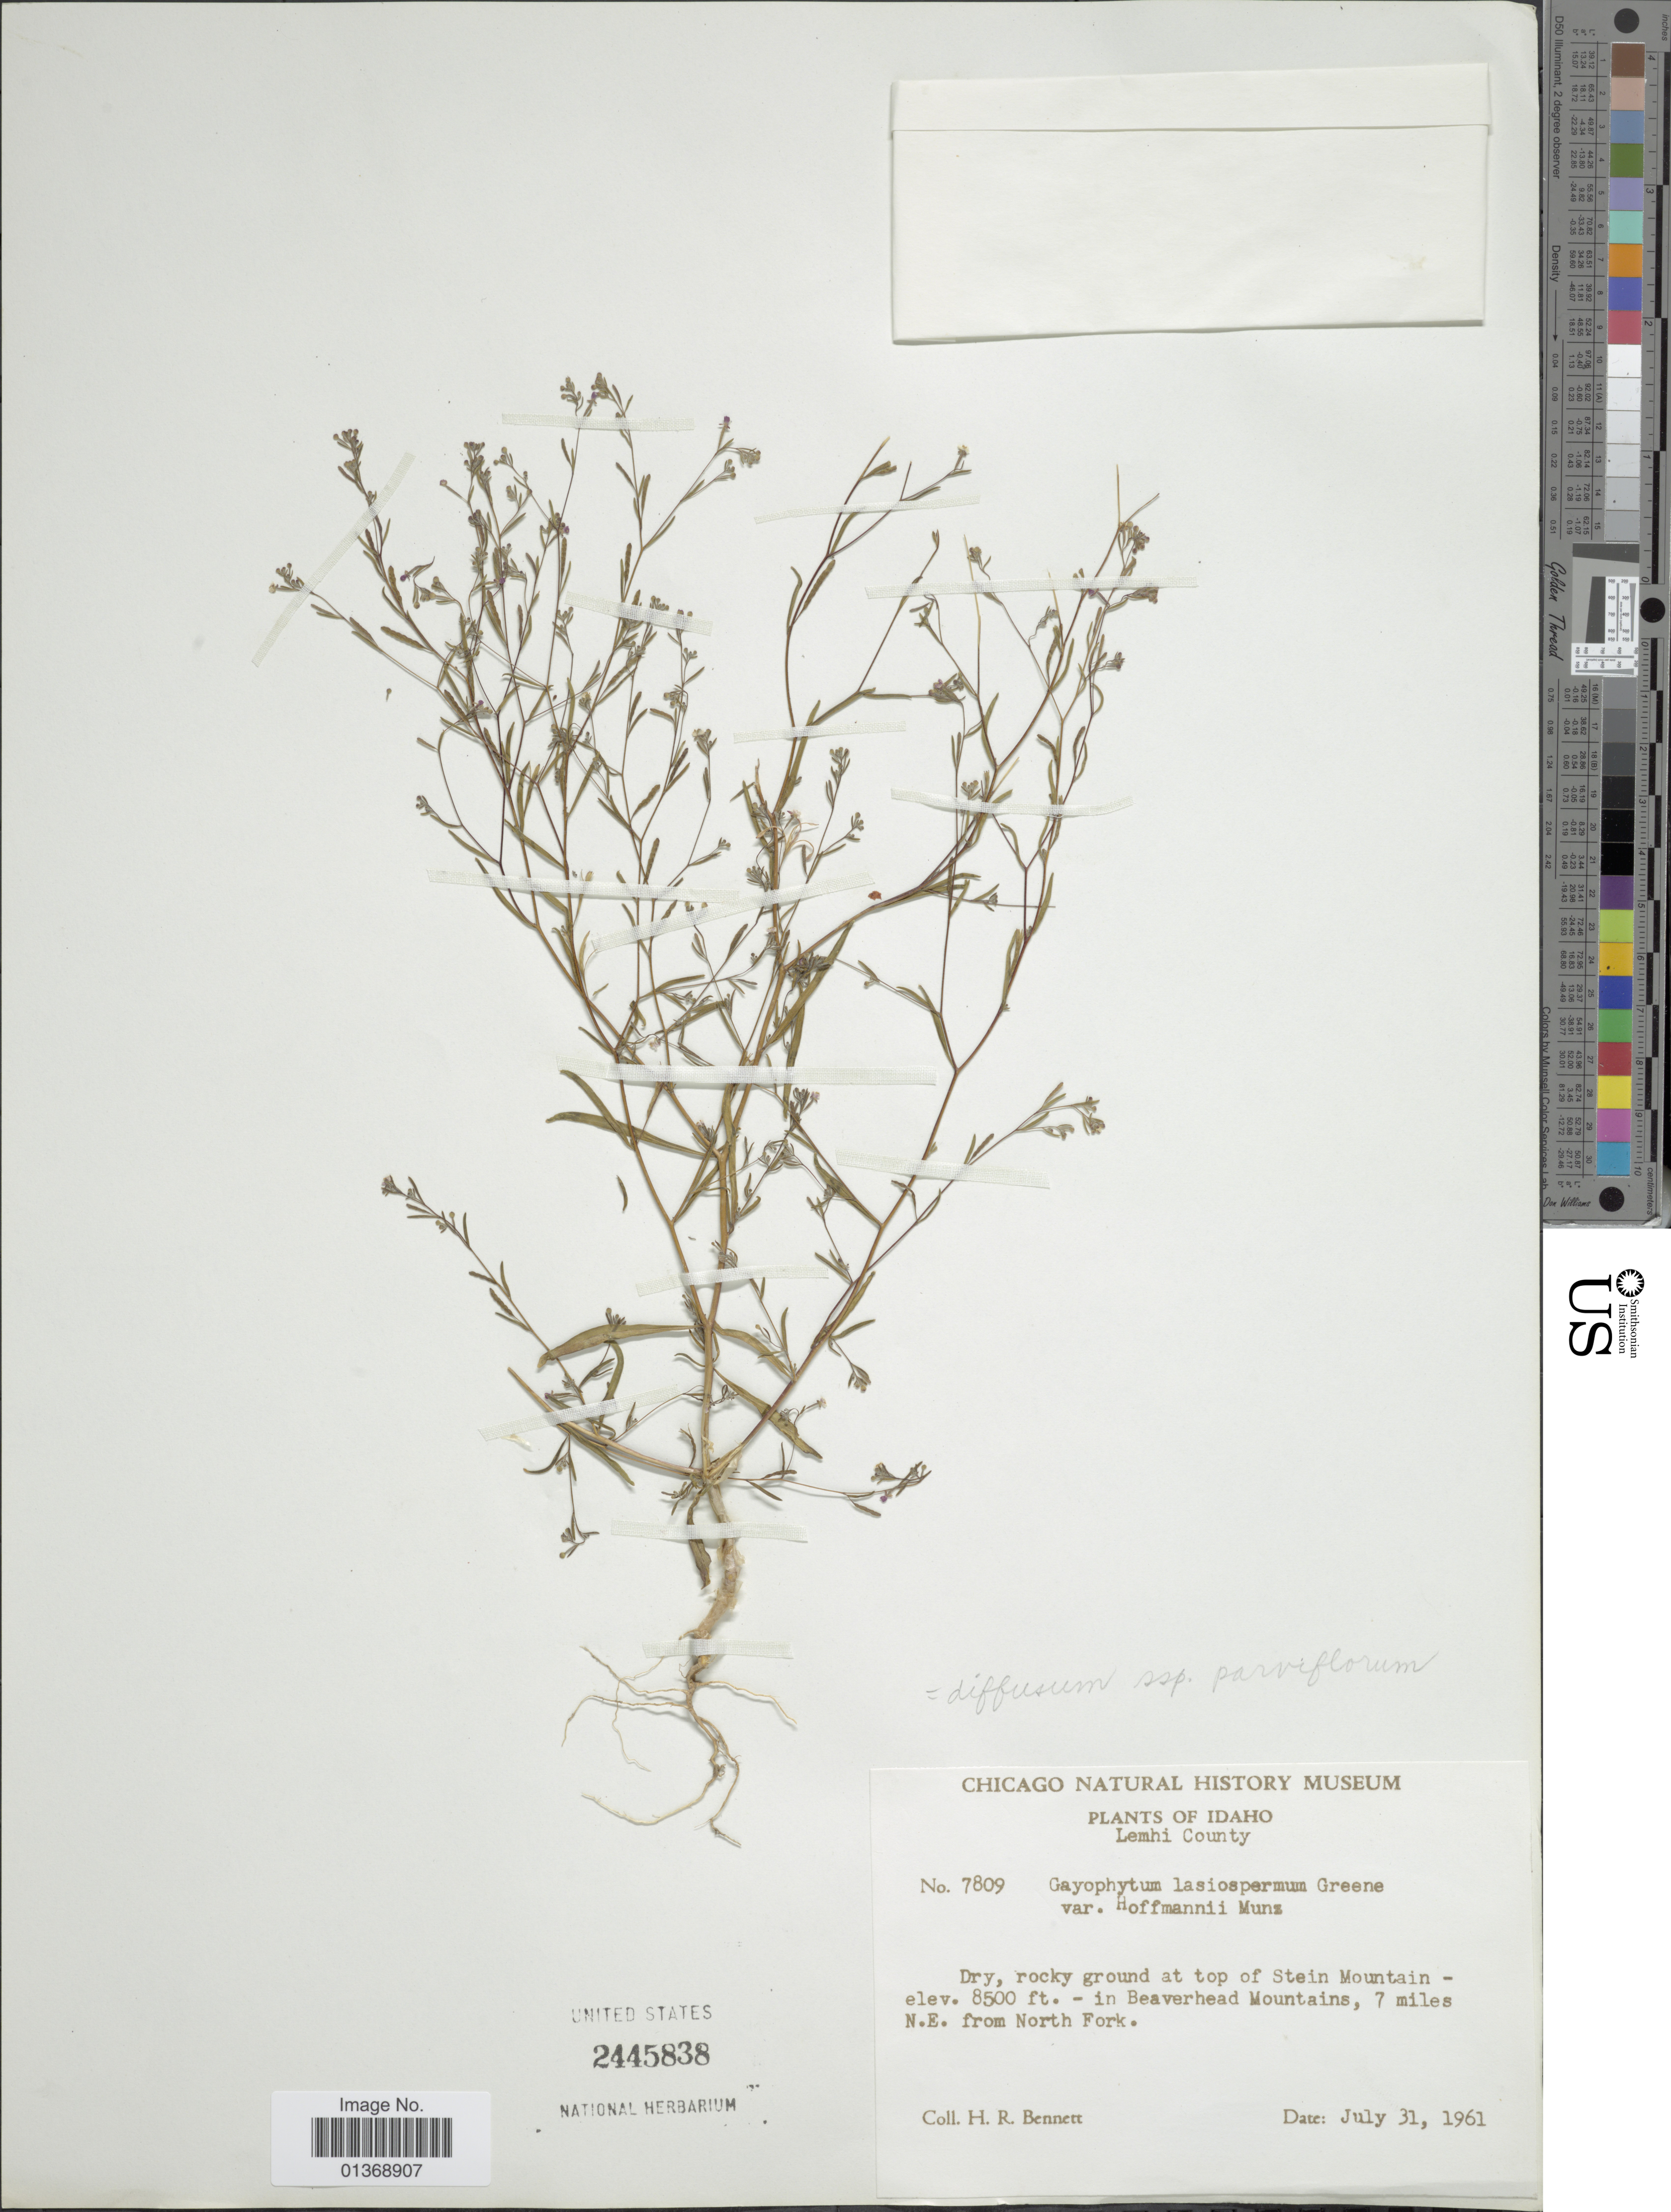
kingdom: Plantae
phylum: Tracheophyta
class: Magnoliopsida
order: Myrtales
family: Onagraceae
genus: Gayophytum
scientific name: Gayophytum diffusum subsp. parviflorum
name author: F. H. Lewis & Szweyk.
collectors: H. R. Bennett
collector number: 7809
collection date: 1961-07-31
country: United States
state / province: Idaho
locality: Lemhi County, Dry, rocky ground at top of Stein Mountain - in Beaverhead Mountains, 7 miles N.E. from North Fork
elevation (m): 2591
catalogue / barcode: US 2445838